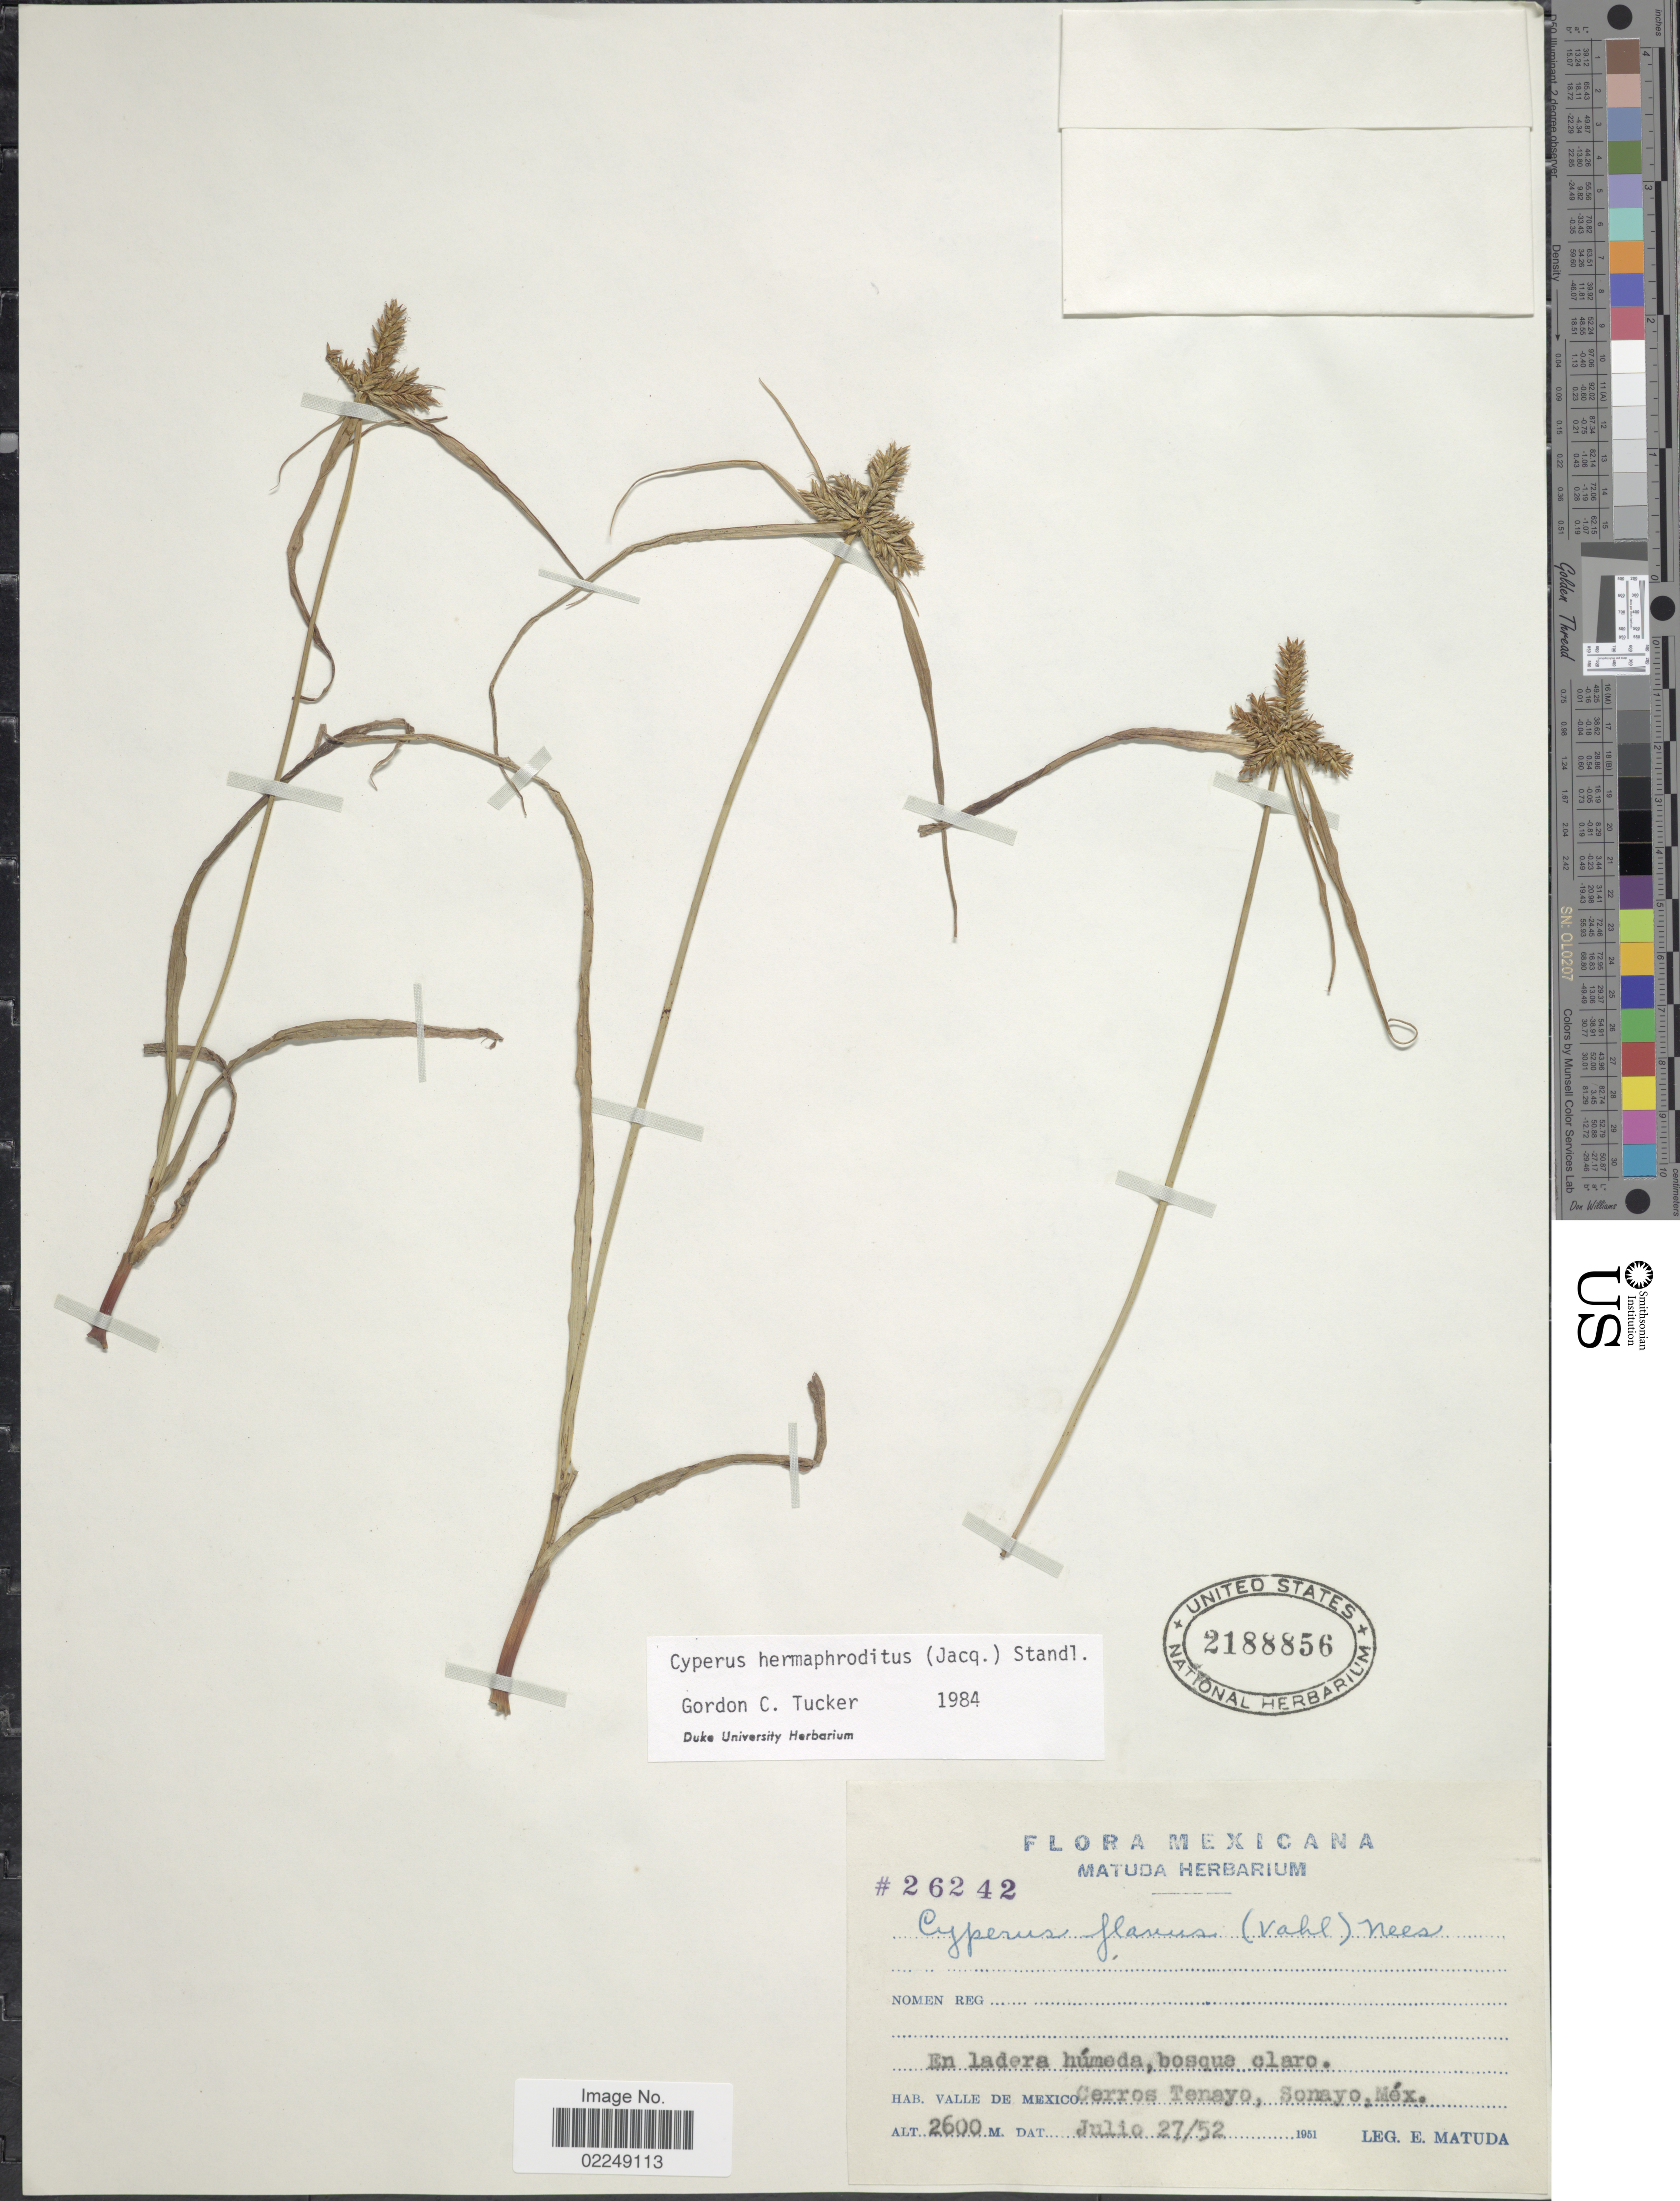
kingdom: Plantae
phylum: Tracheophyta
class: Liliopsida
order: Poales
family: Cyperaceae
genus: Cyperus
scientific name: Cyperus hermaphroditus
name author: (Jacq.) Standl.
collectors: E. Matuda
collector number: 26242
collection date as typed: Transcribed d/m/y: 24/7/52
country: Mexico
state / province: México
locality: Valle de Mexico, Cerros Tenayo, Sonayo, Mex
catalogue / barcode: US 2188856